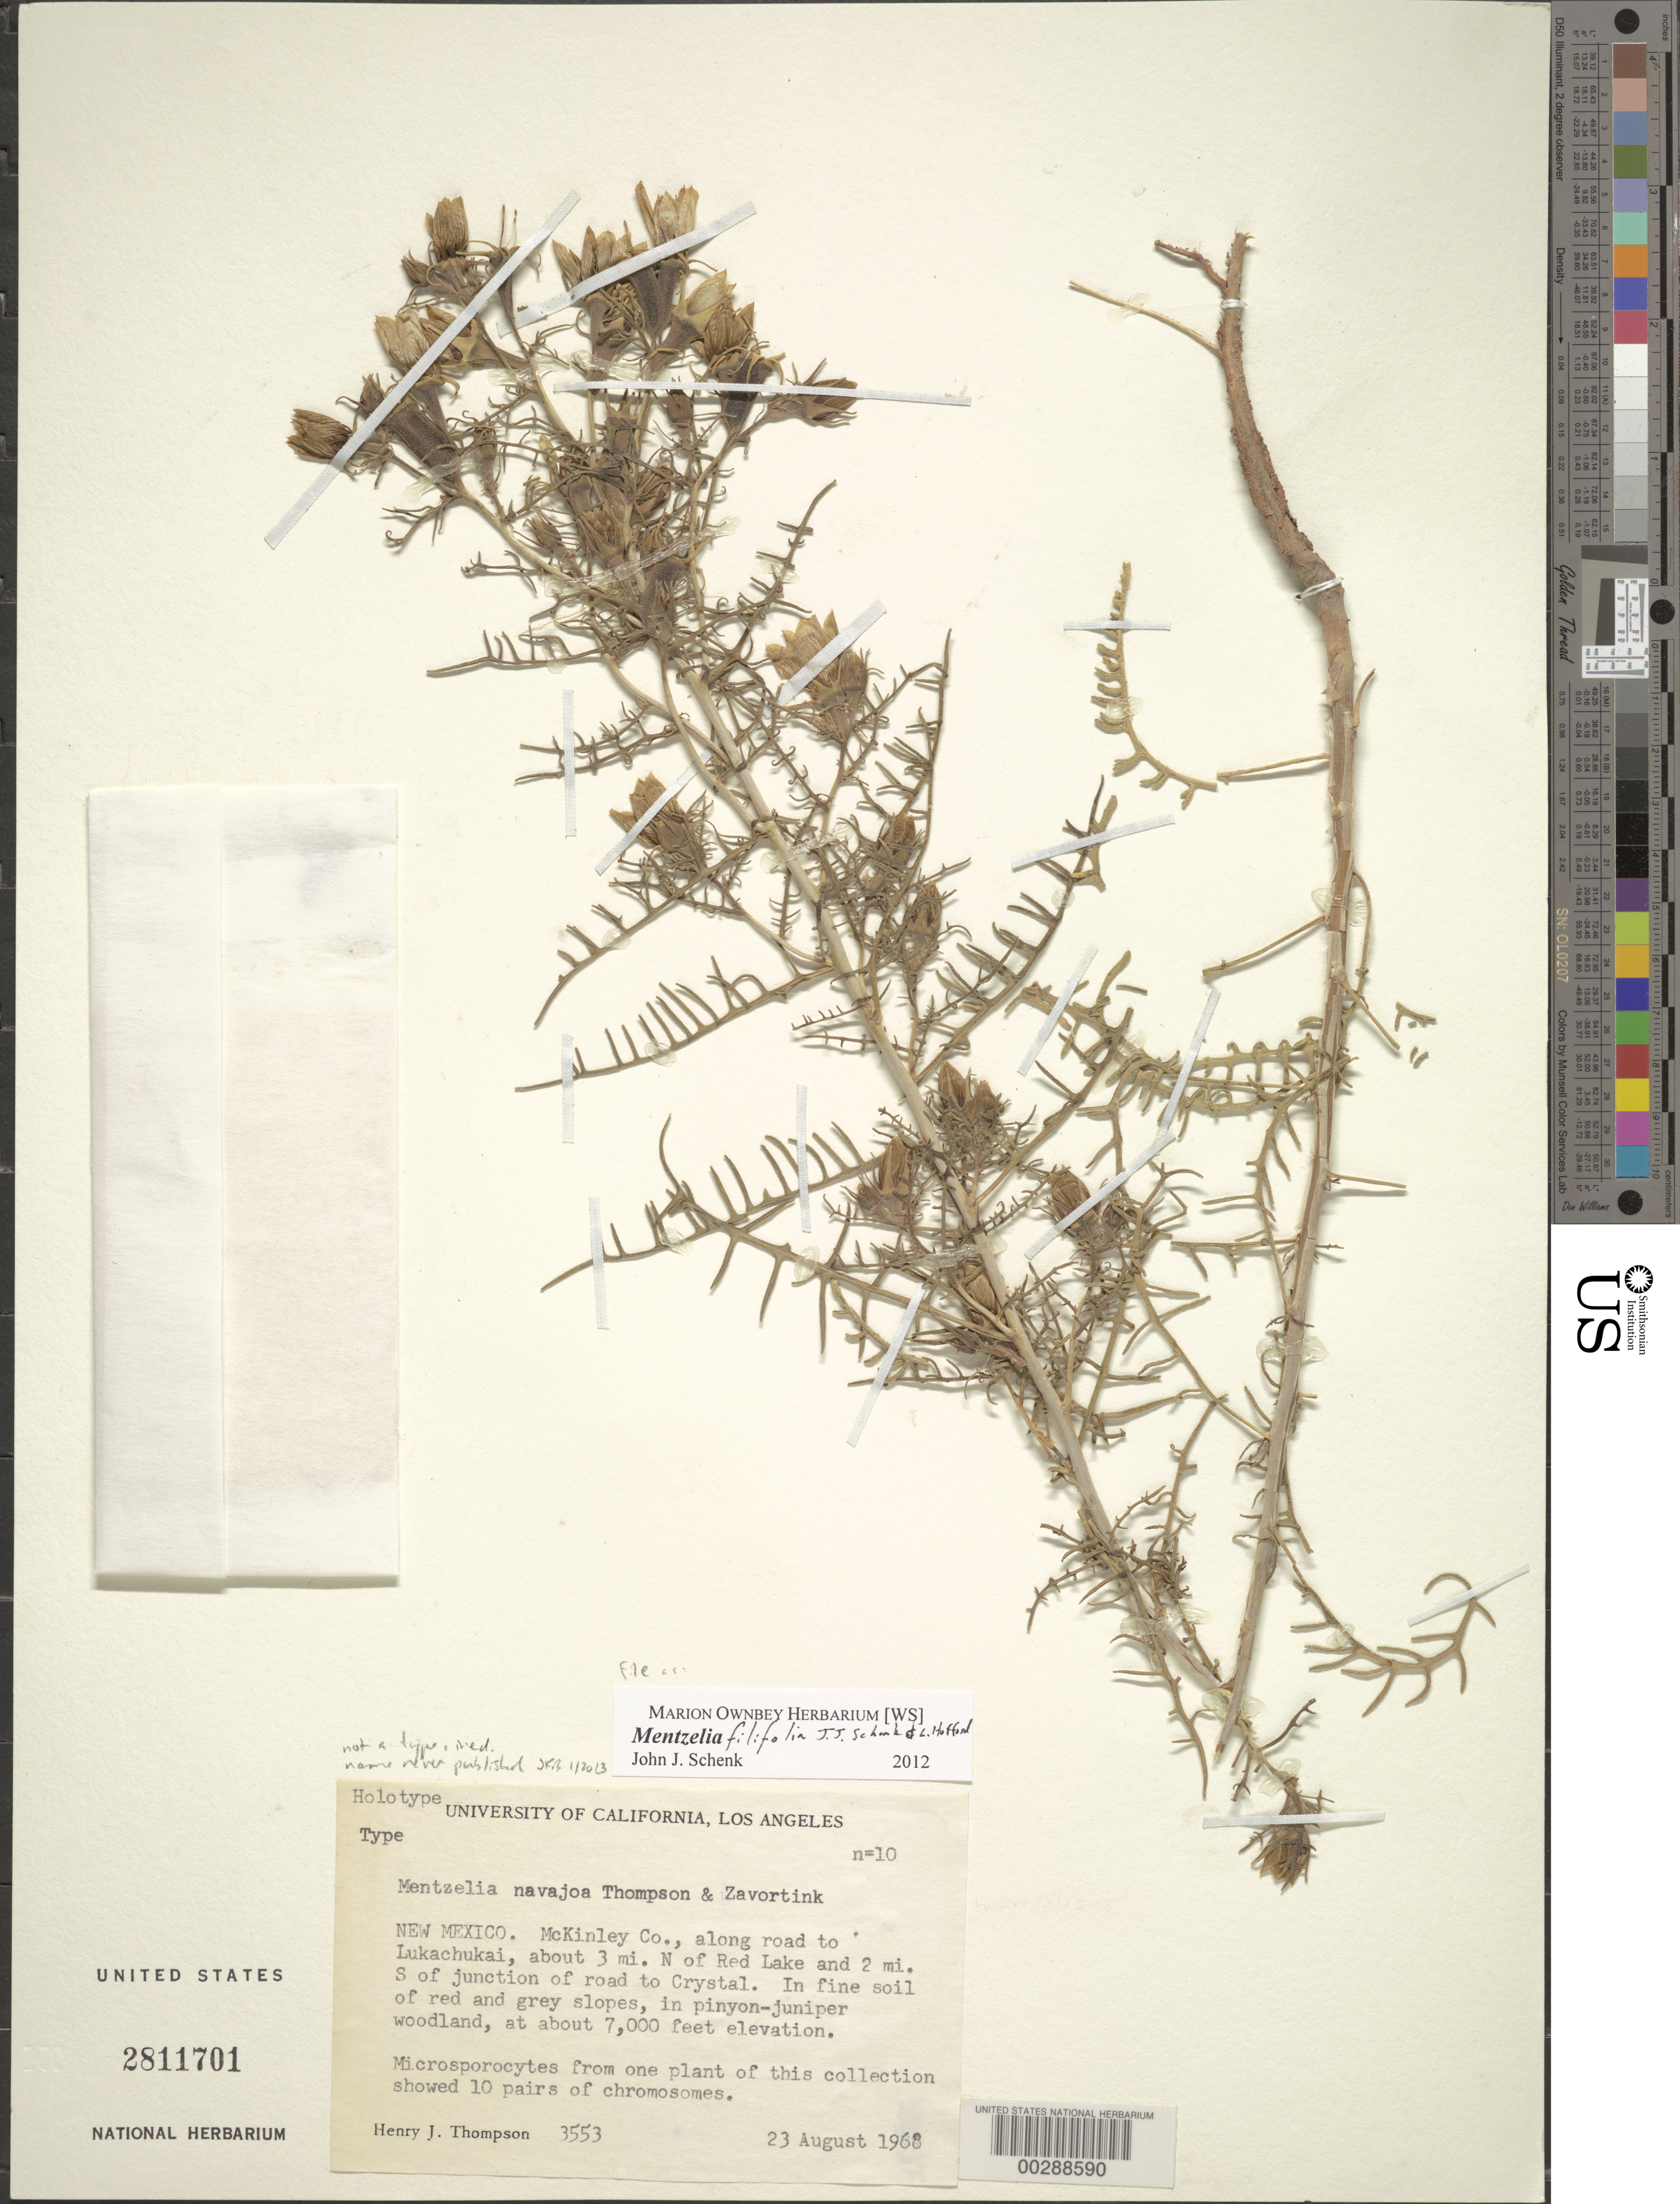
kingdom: Plantae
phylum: Tracheophyta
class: Magnoliopsida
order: Cornales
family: Loasaceae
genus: Mentzelia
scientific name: Mentzelia filifolia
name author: J.J. Schenk & L. Hufford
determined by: Schenk, John J.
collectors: H. J. Thompson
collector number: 3553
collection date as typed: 23 Aug 1968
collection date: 1968-08-23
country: United States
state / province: New Mexico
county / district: McKinley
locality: Along road to Lukachukai, ca. 3 mi N of Red Lake & 2 mi S of junction of road to Crystal.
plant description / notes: Annotated as holotype of "Mentzelia navajoa Thompson & Zavortink", ined. name apparently never published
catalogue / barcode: US 2811701